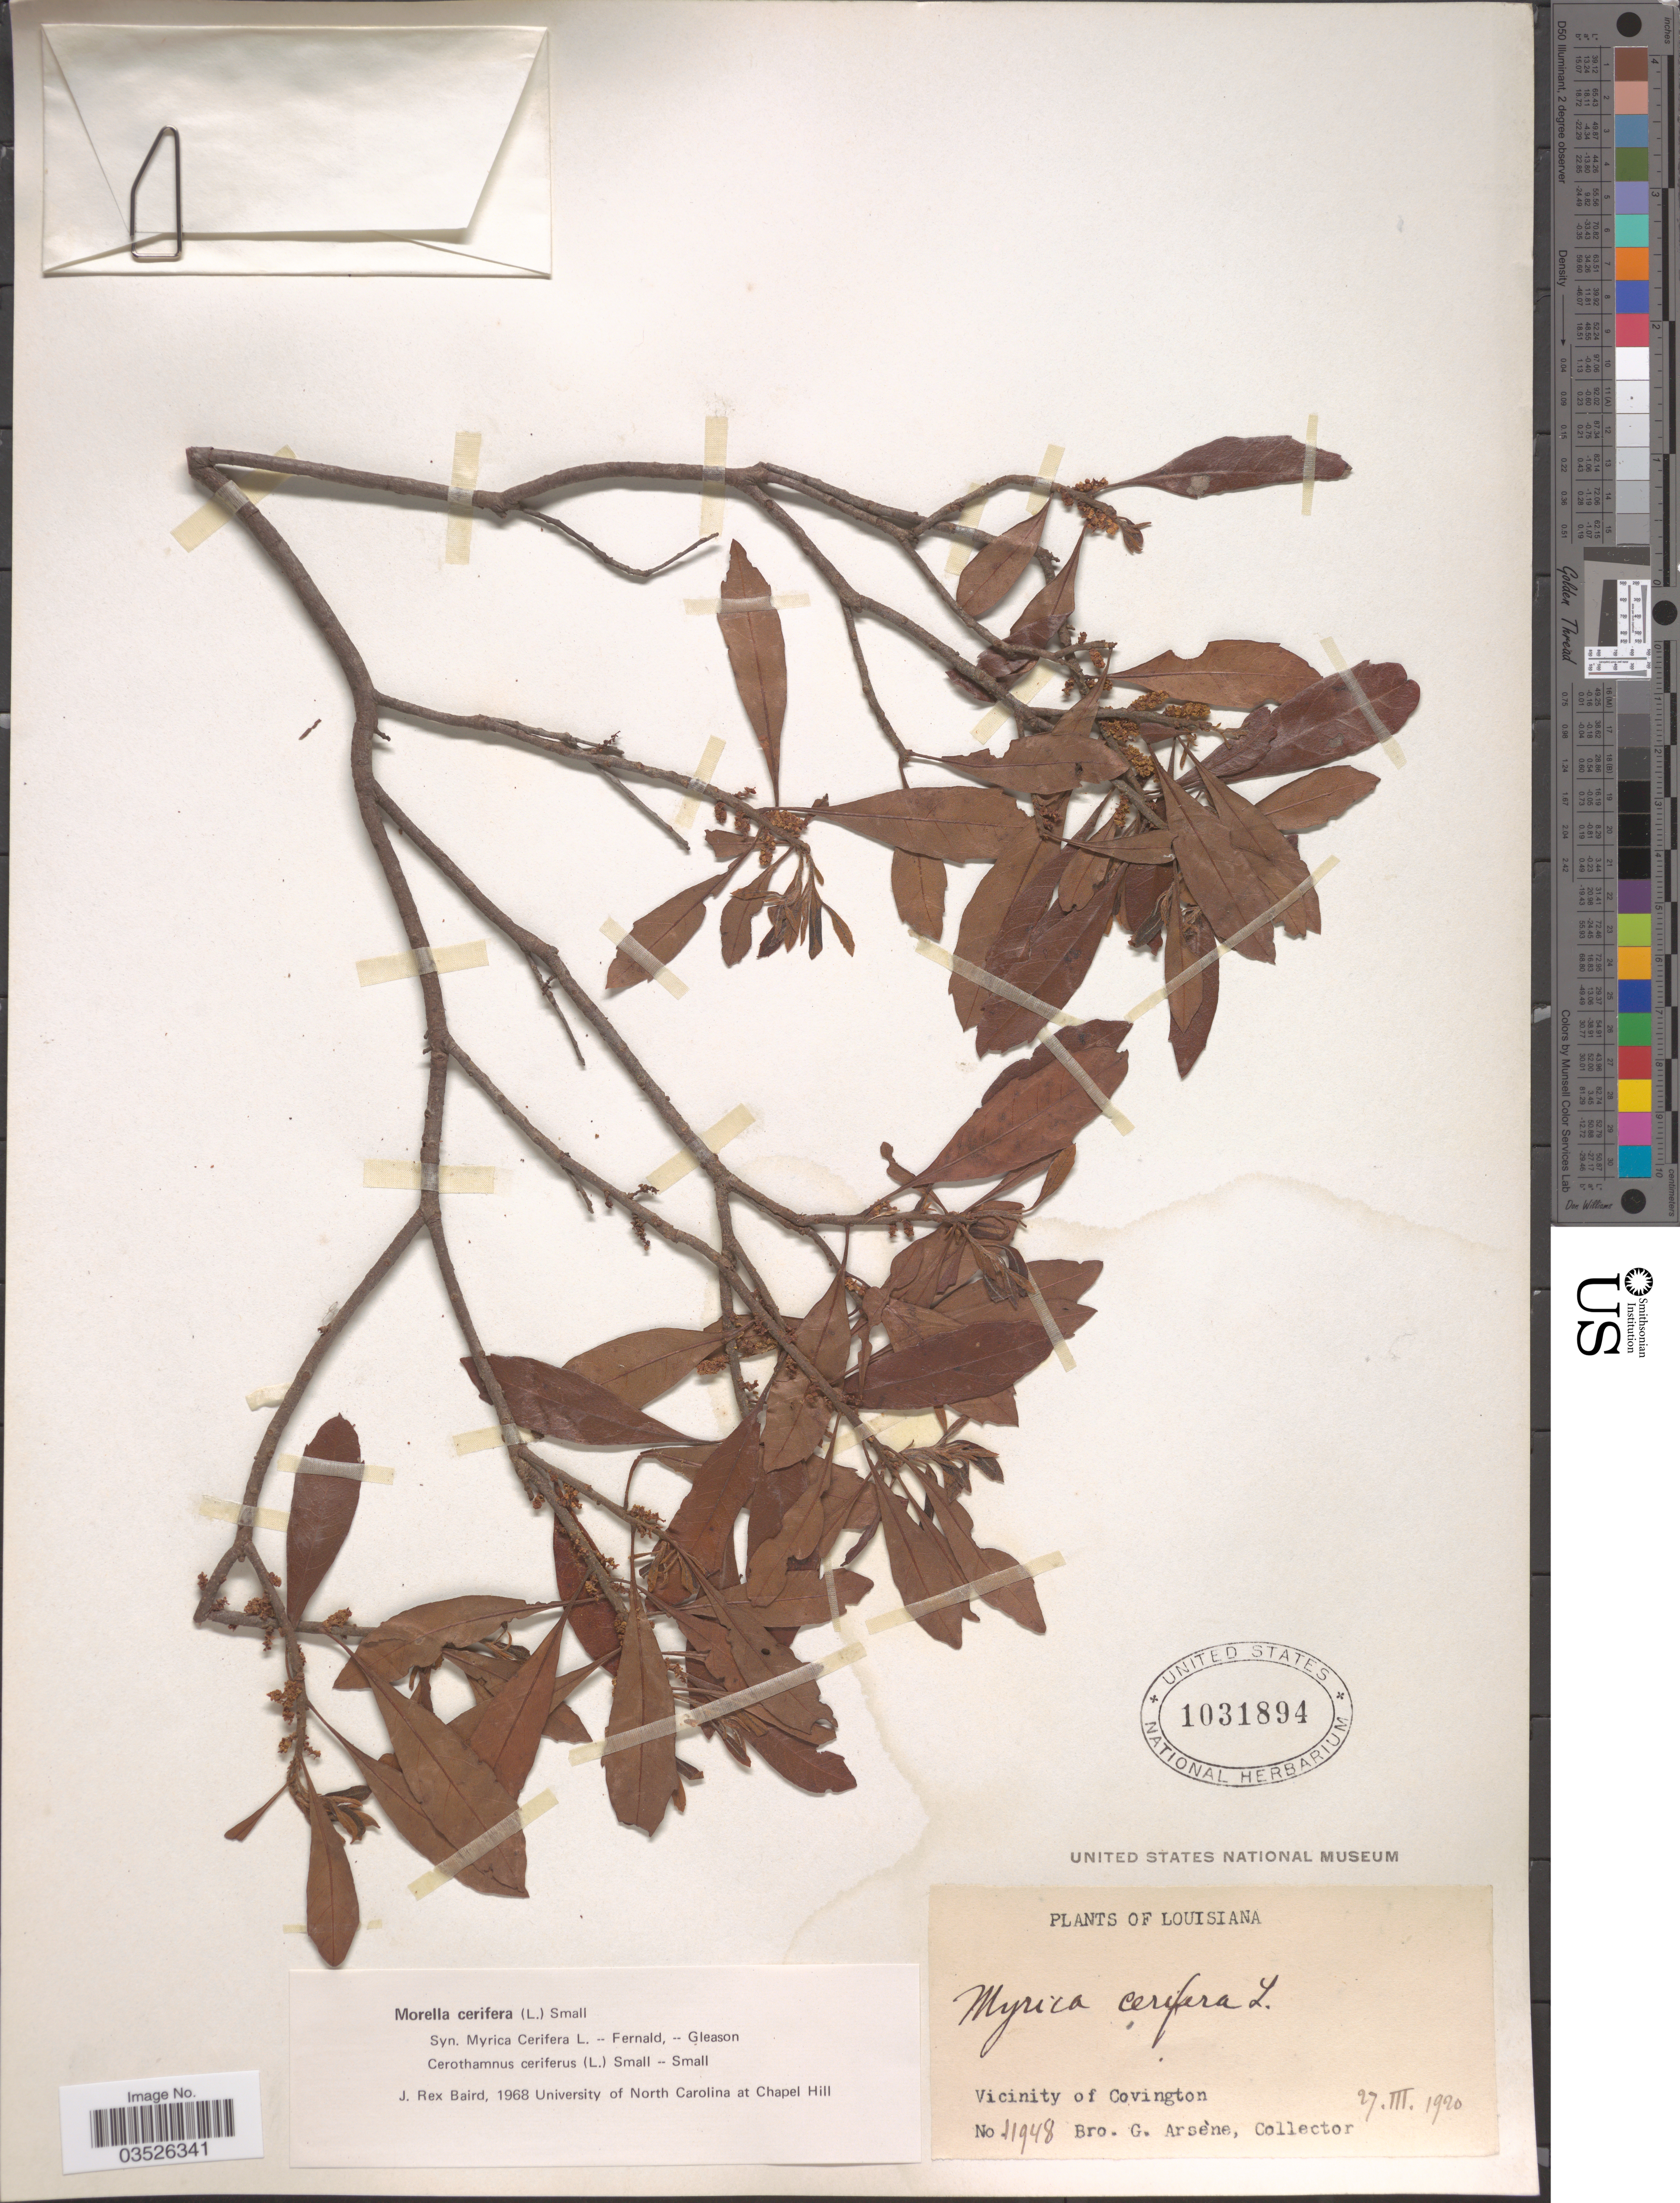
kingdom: Plantae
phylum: Tracheophyta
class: Magnoliopsida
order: Fagales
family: Myricaceae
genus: Morella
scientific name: Morella cerifera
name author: (L.) Small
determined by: Baird, James Rex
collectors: Bro. G. Arsène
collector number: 11948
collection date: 1920-03-27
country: United States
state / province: Louisiana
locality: Vicinity of Covington.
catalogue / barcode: US 1031894